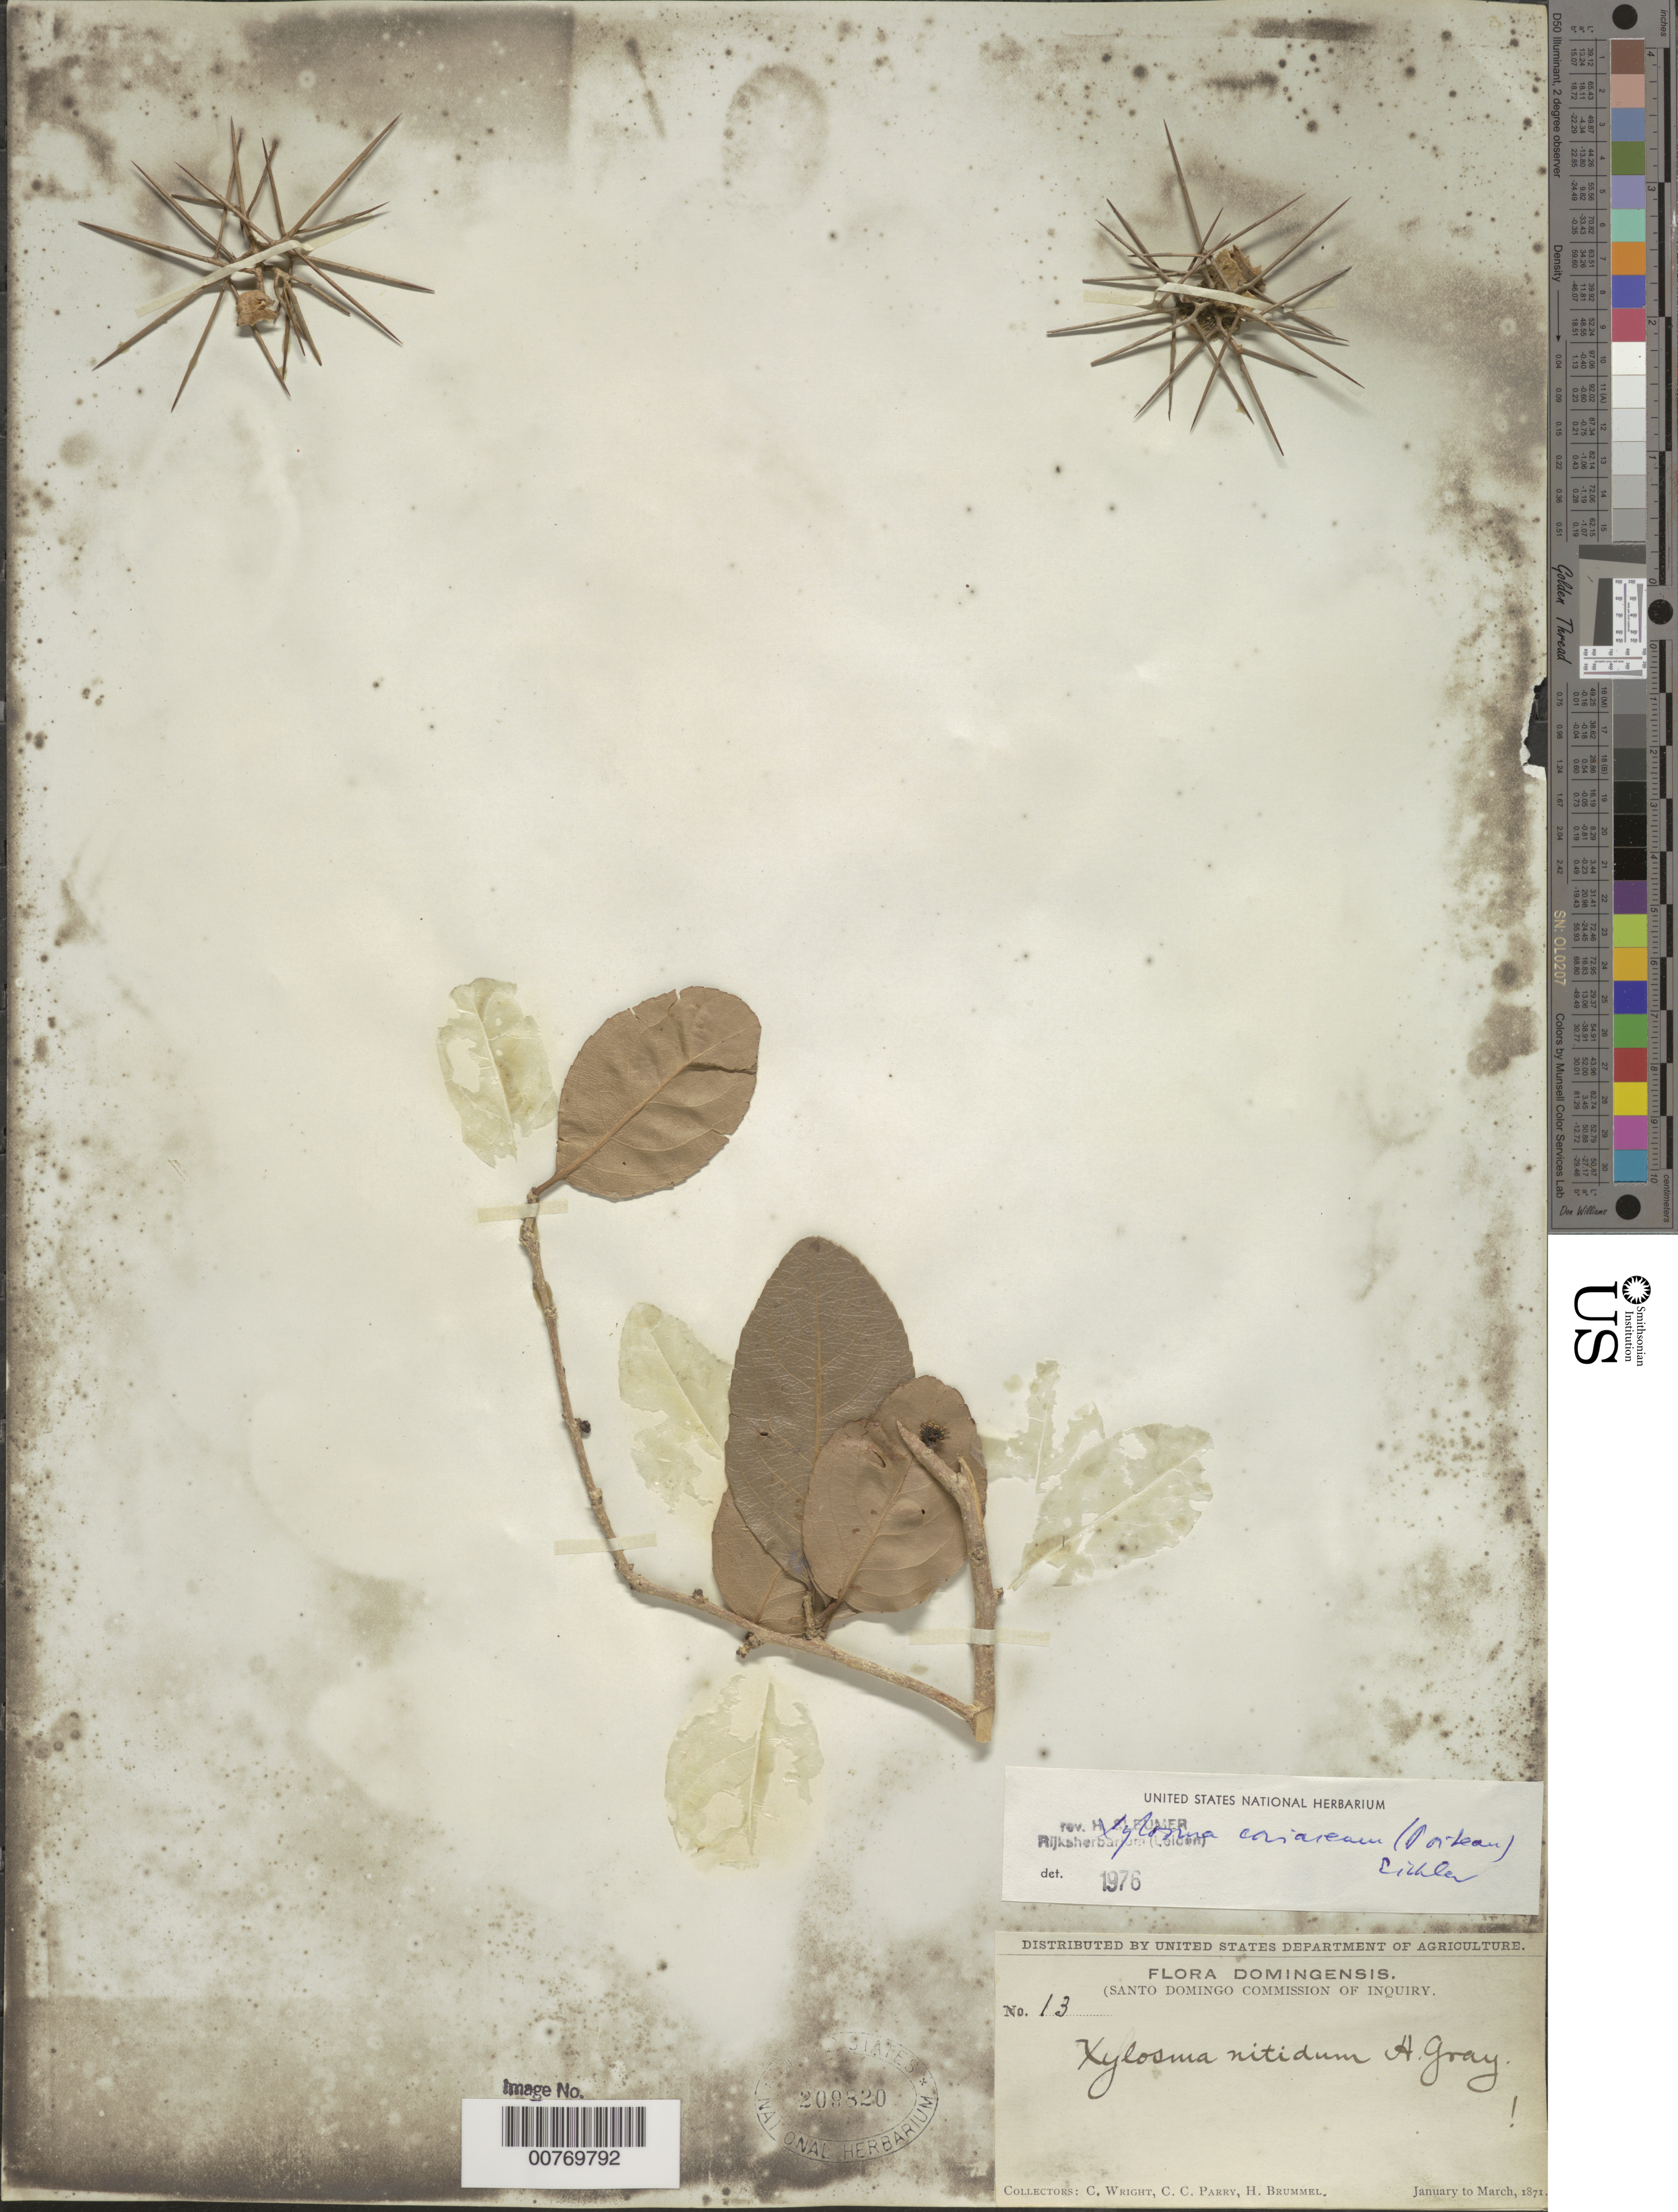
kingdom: Plantae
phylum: Tracheophyta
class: Magnoliopsida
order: Malpighiales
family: Salicaceae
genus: Xylosma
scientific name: Xylosma coriacea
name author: (Poit.) Eichler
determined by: Sleumer, H. O.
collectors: C. Wright, C. C. Parry & H. Brummel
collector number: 13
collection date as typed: Jan 1871 to -- Mar 1871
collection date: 1871-01/1871-03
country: Dominican Republic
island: Hispaniola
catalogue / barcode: US 209820